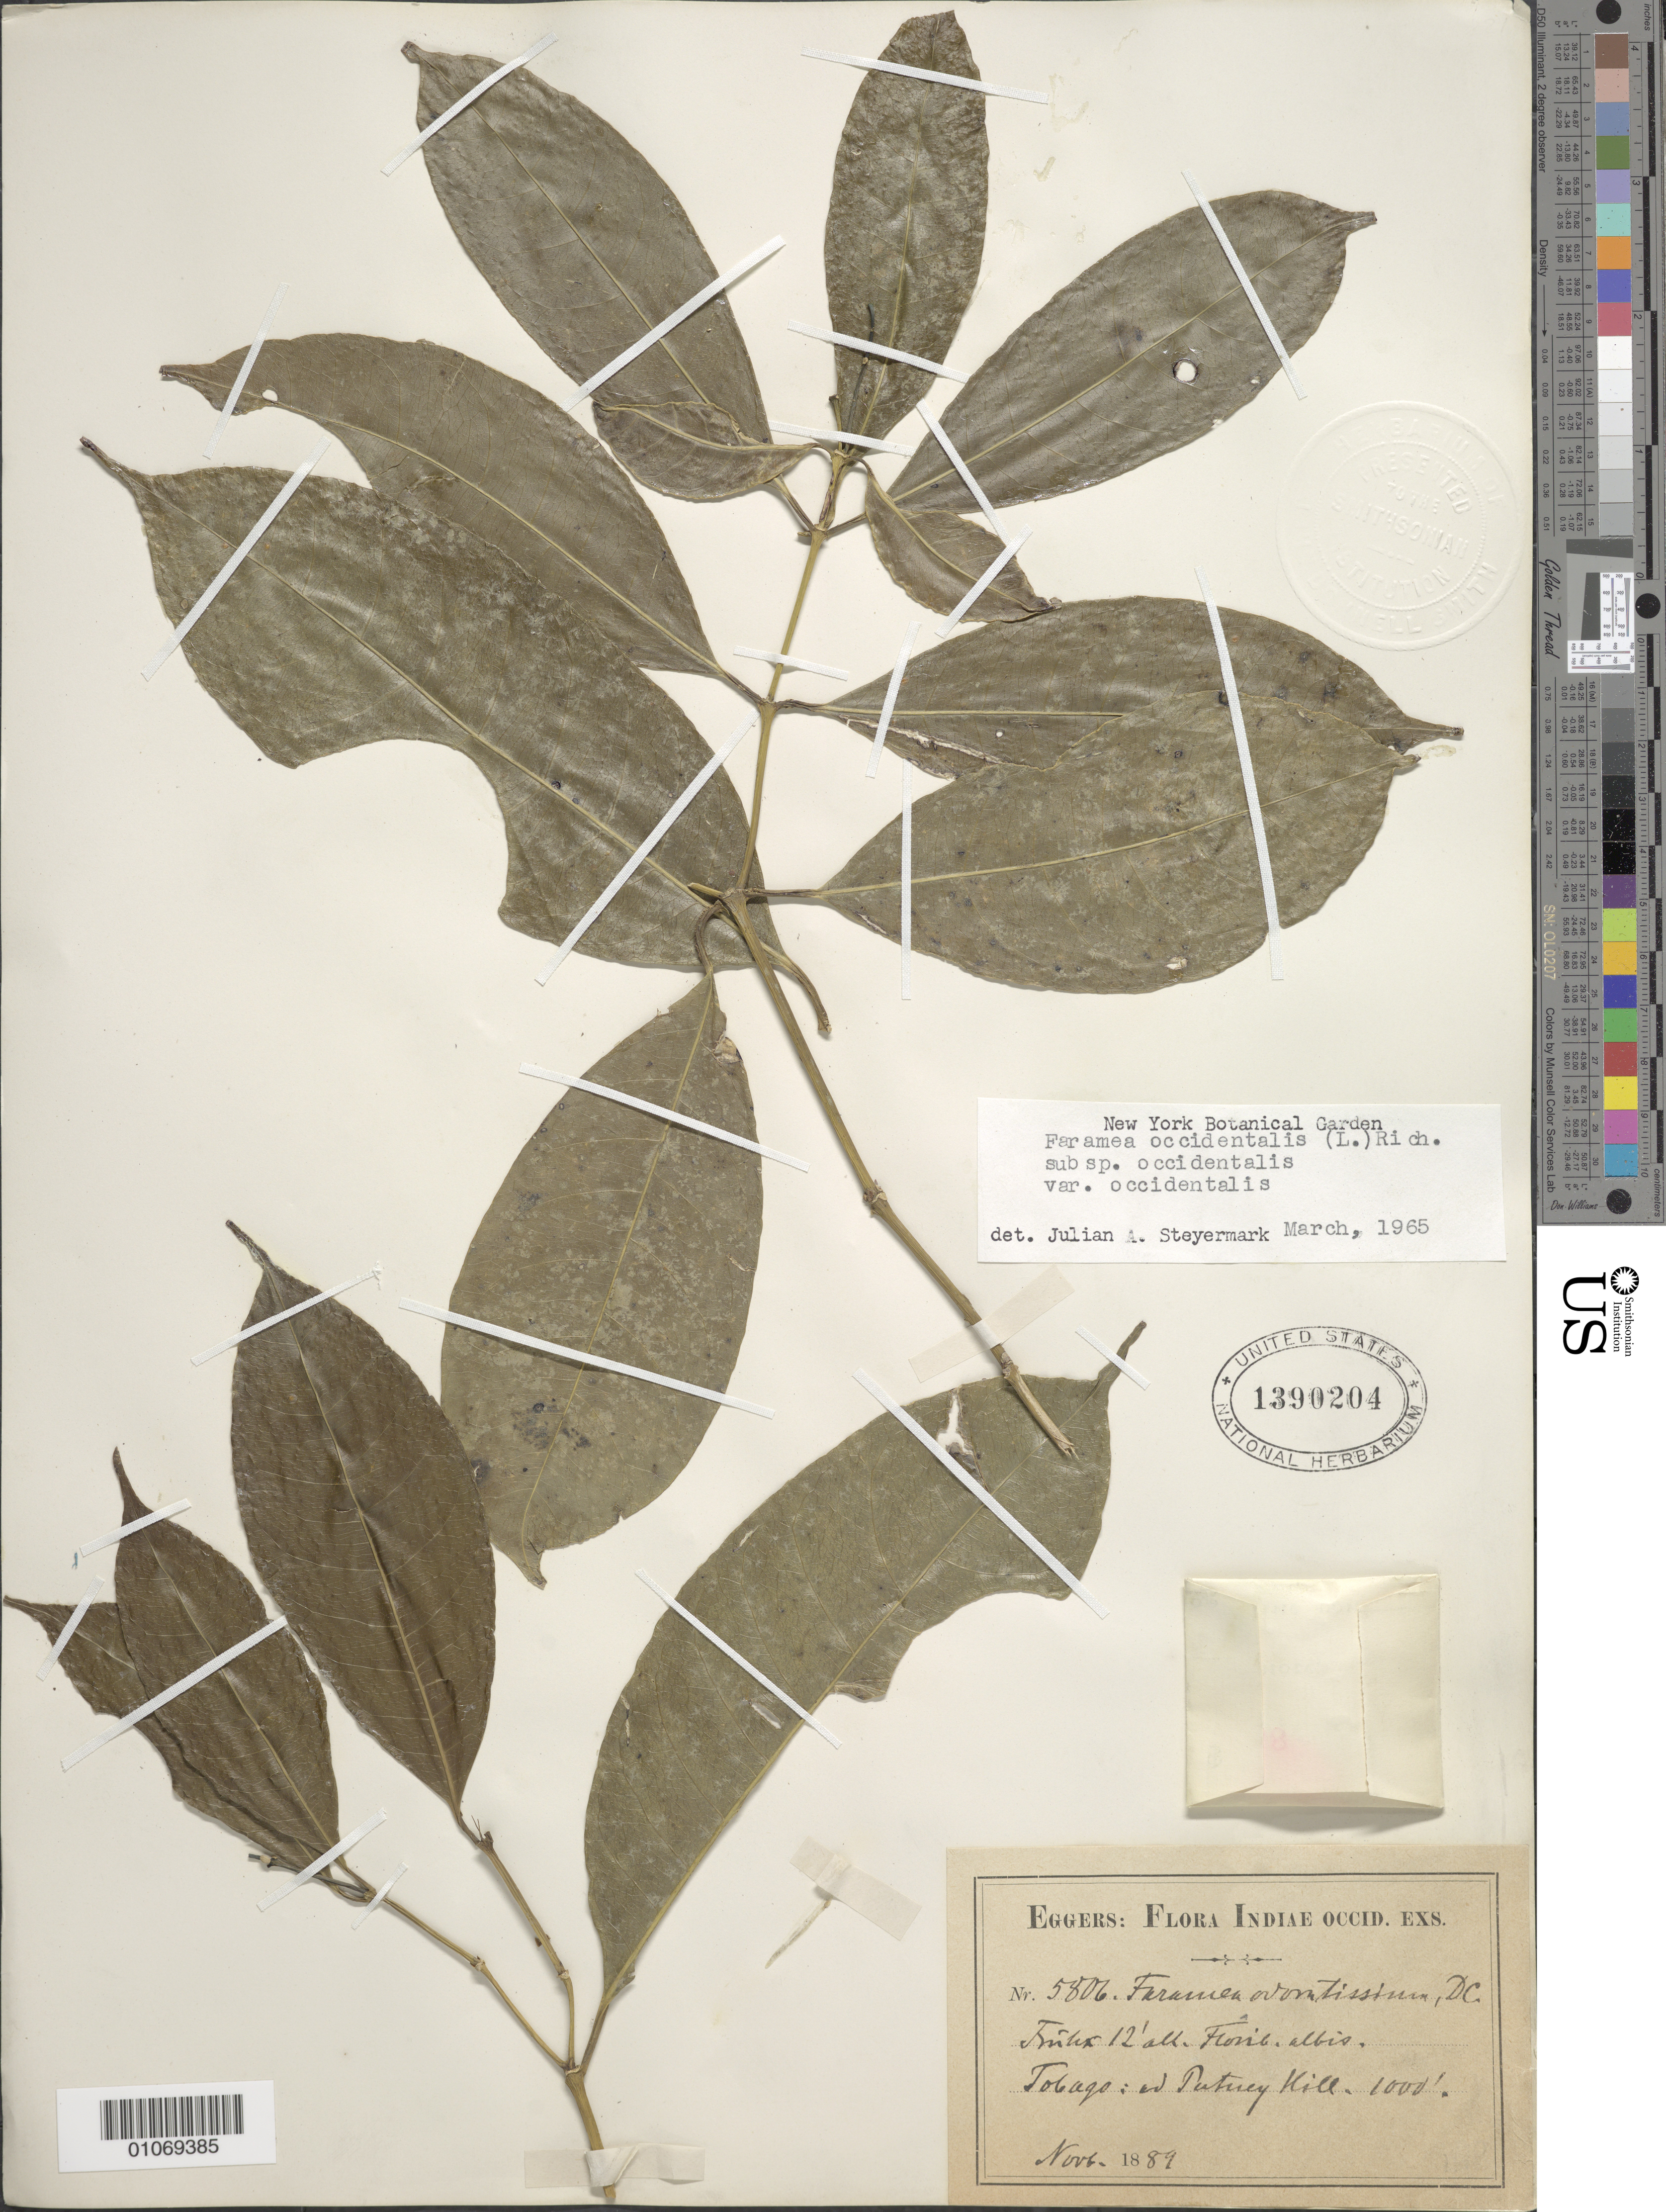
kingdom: Plantae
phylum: Tracheophyta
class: Magnoliopsida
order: Gentianales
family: Rubiaceae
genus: Faramea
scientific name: Faramea occidentalis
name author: (L.) A. Rich.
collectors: H. F. A. von Eggers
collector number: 5806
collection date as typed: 01 Nov 1889 to 30 Nov 1889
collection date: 1889-11-01/1889-11-30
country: Trinidad and Tobago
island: Tobago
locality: Putney Hill.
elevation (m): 305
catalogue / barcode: US 1390204